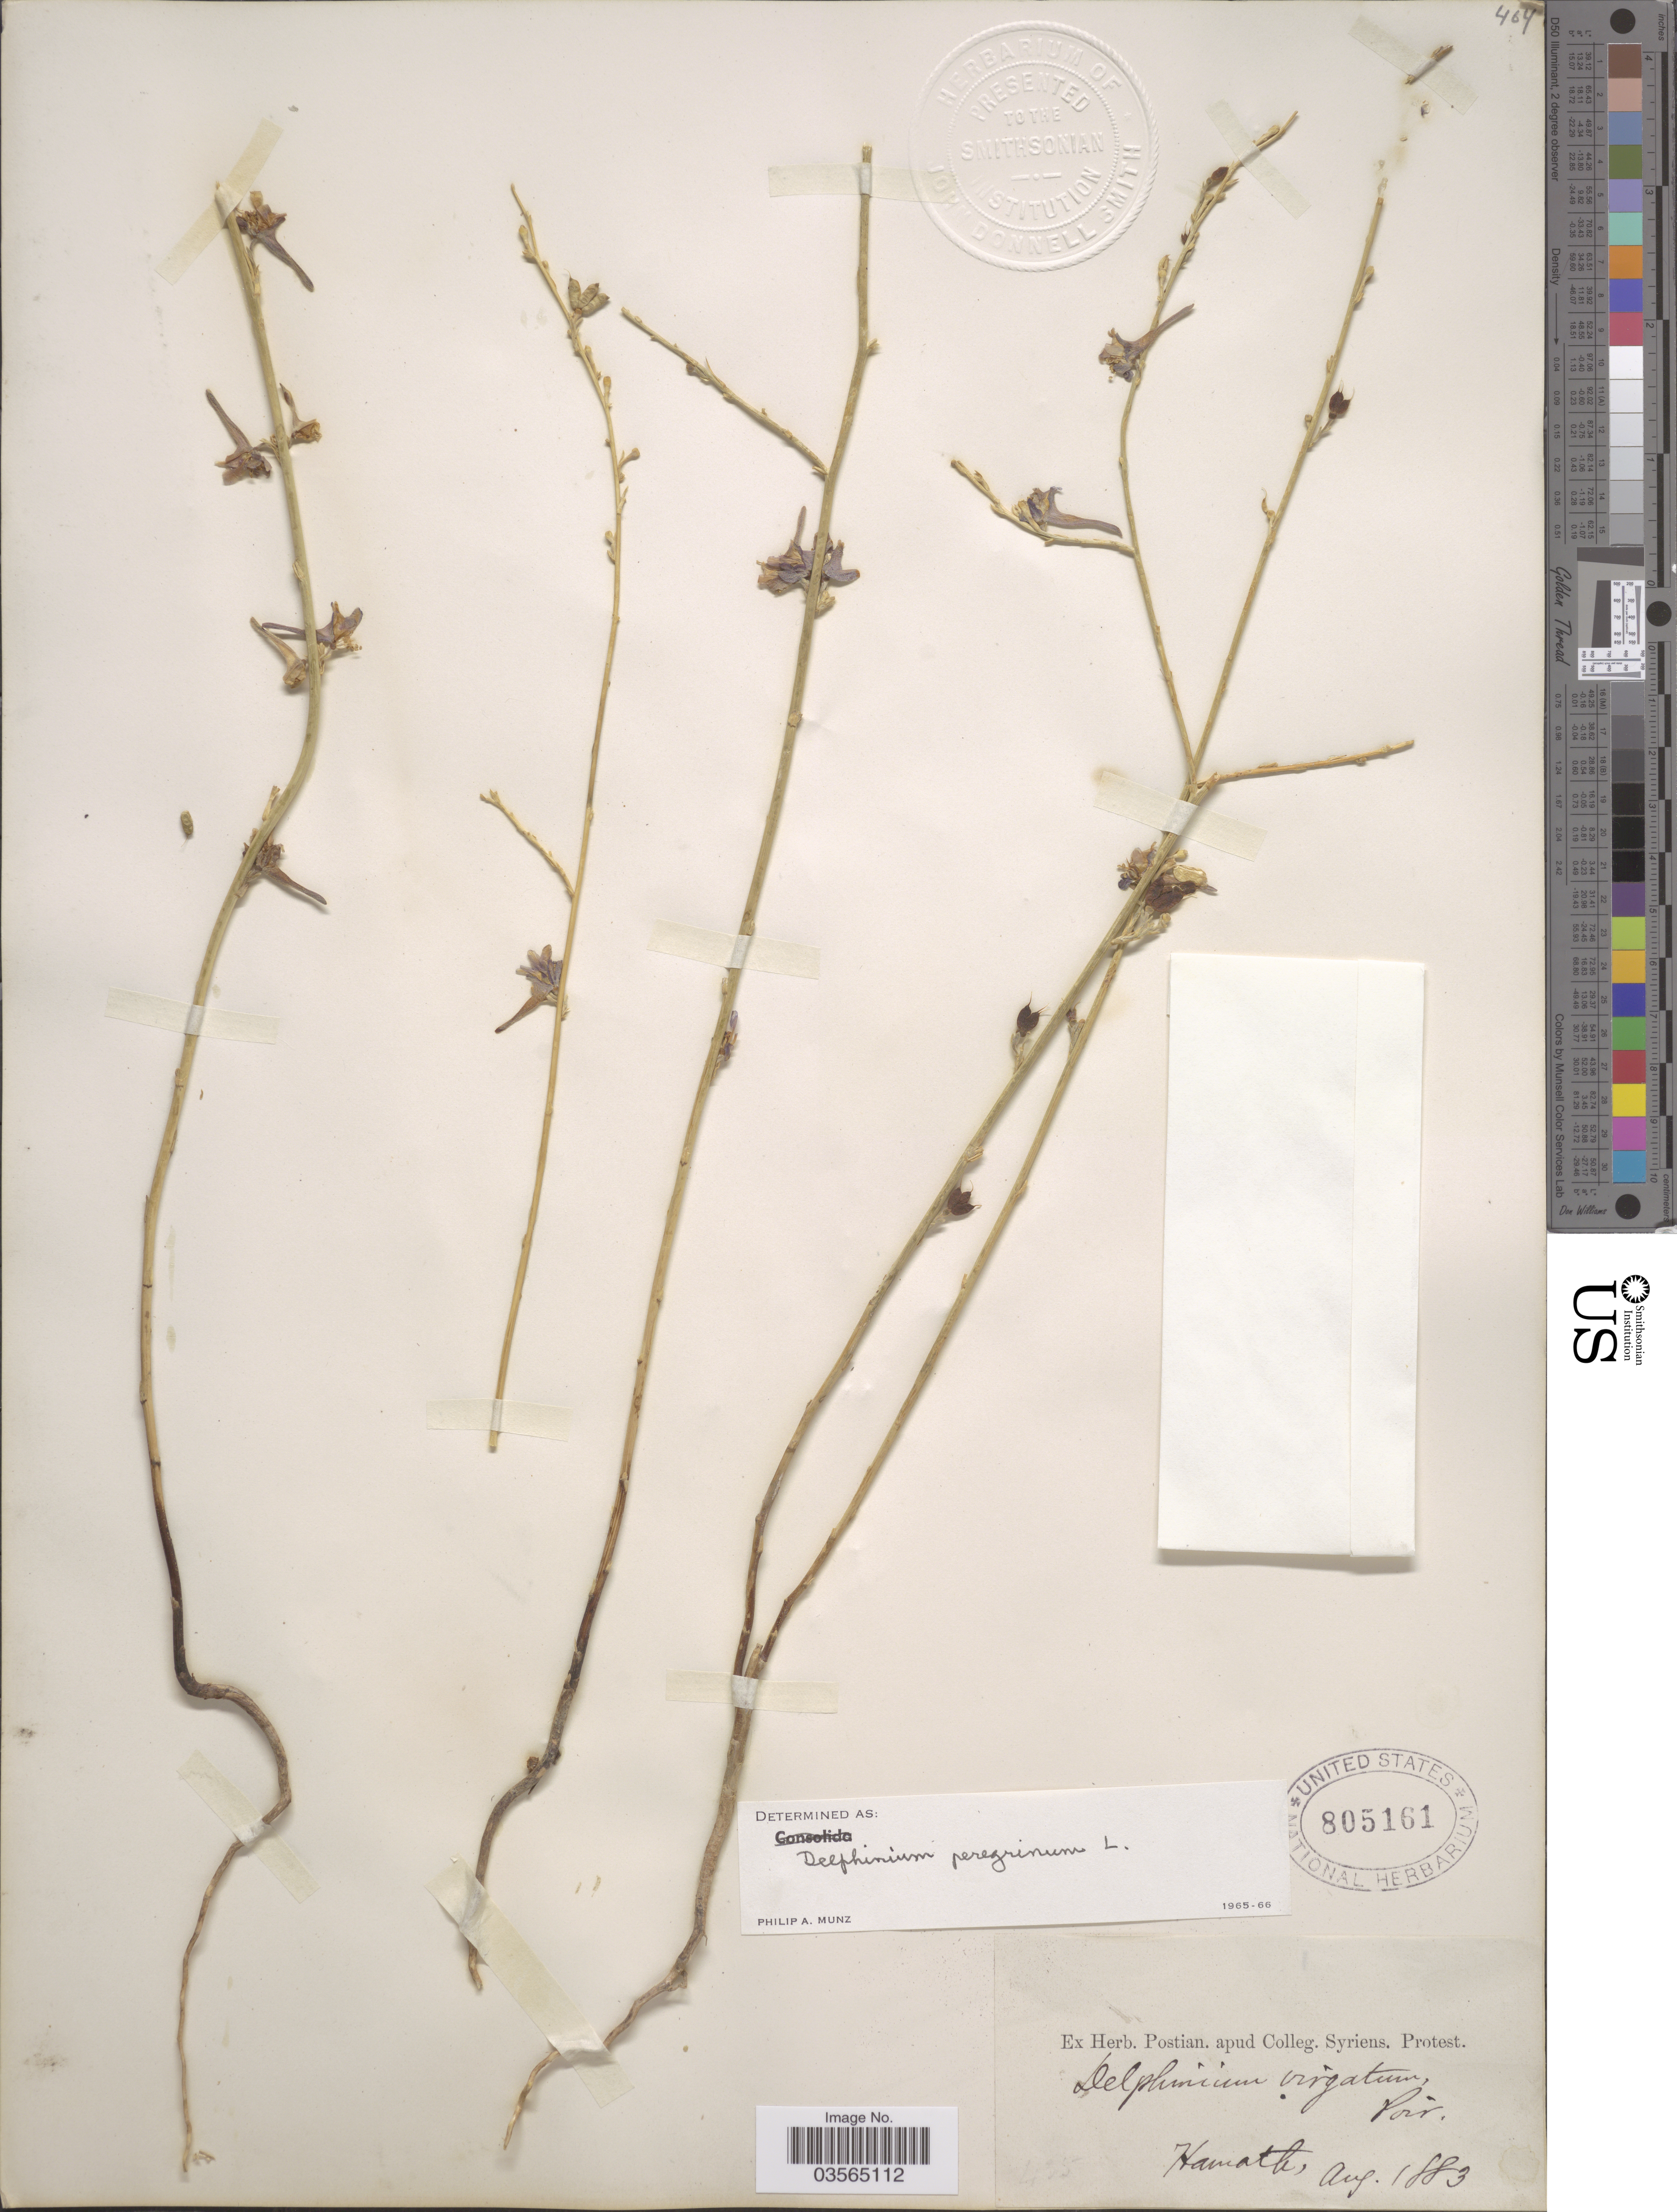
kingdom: Plantae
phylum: Tracheophyta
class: Magnoliopsida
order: Ranunculales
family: Ranunculaceae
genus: Delphinium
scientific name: Delphinium peregrinum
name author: L.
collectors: ex herb. Postian. apud Colleg. Syriens. Protest. USE "Fannie P. A. Shepard" (10308853) AS PRIMARY COLLECTOR INSTEAD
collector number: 455*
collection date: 1883-08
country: Syria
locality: Hamath.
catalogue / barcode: US 805161